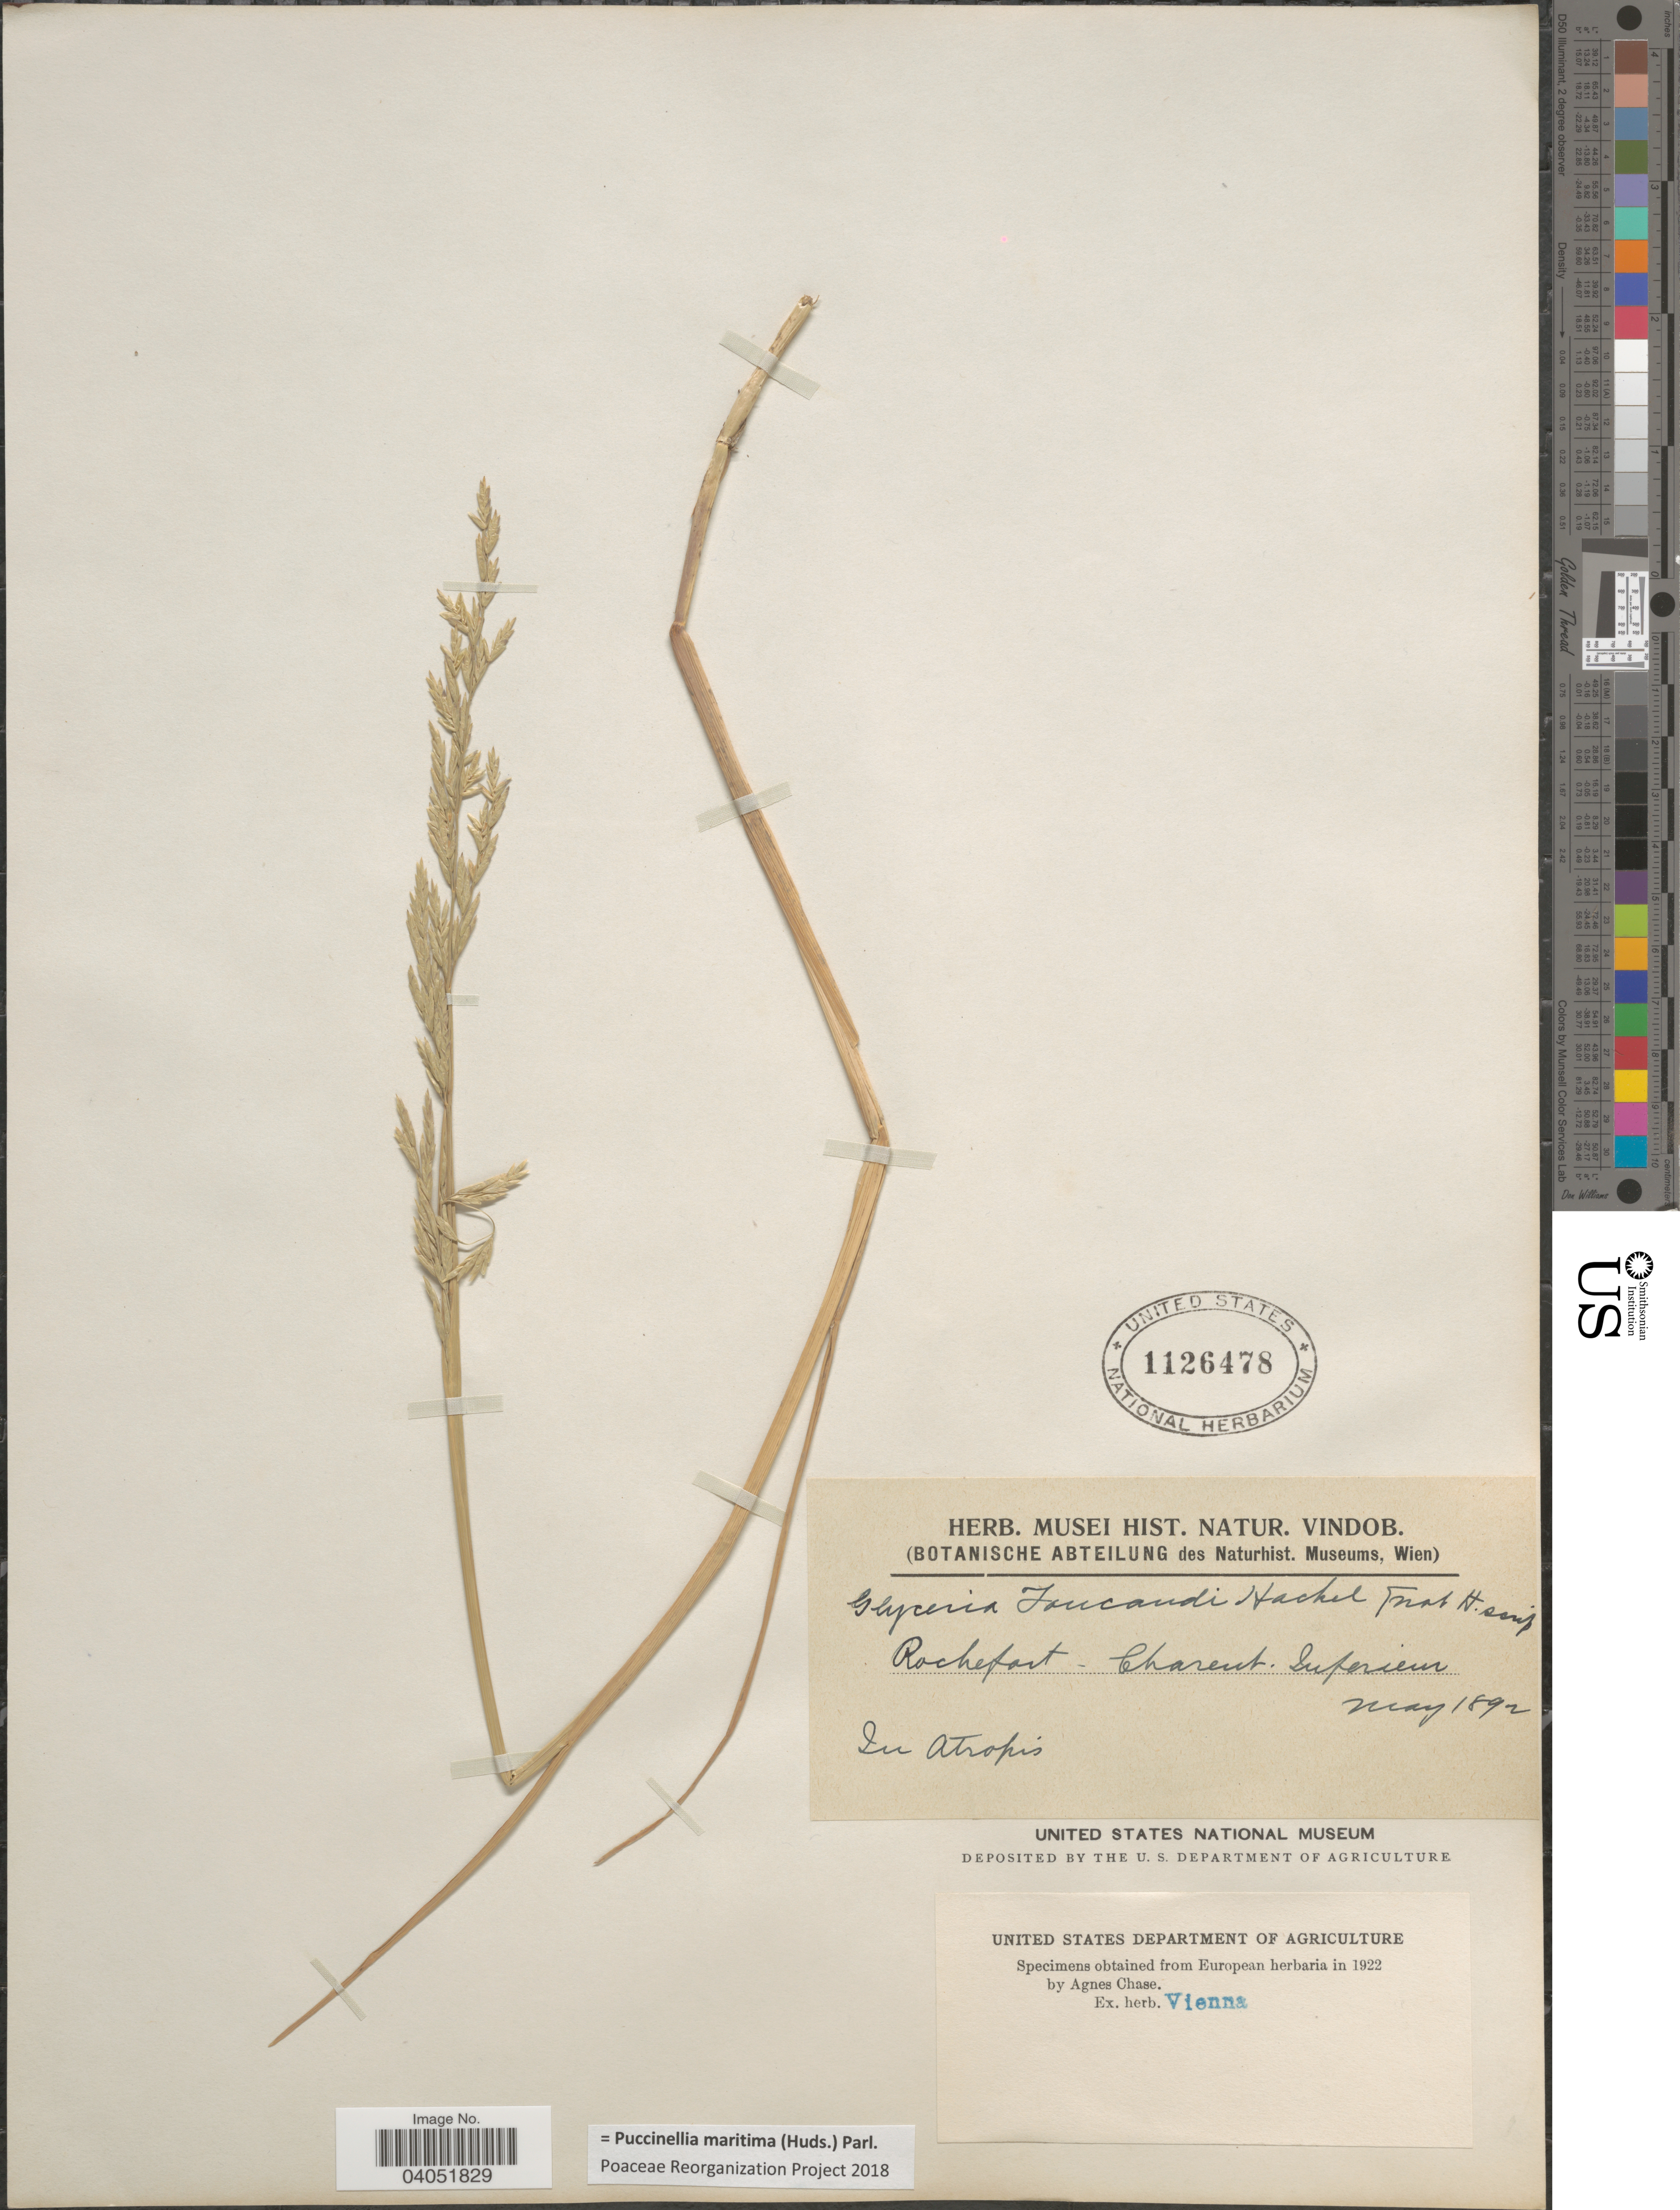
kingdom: Plantae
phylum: Tracheophyta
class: Liliopsida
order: Poales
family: Poaceae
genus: Puccinellia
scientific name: Puccinellia maritima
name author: (Huds.) Parl.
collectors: ex herb. Musei Hist. Natur. Vindob.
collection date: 1892-05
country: France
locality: Rochefort-Charent. Inferieur.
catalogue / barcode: US 1126478